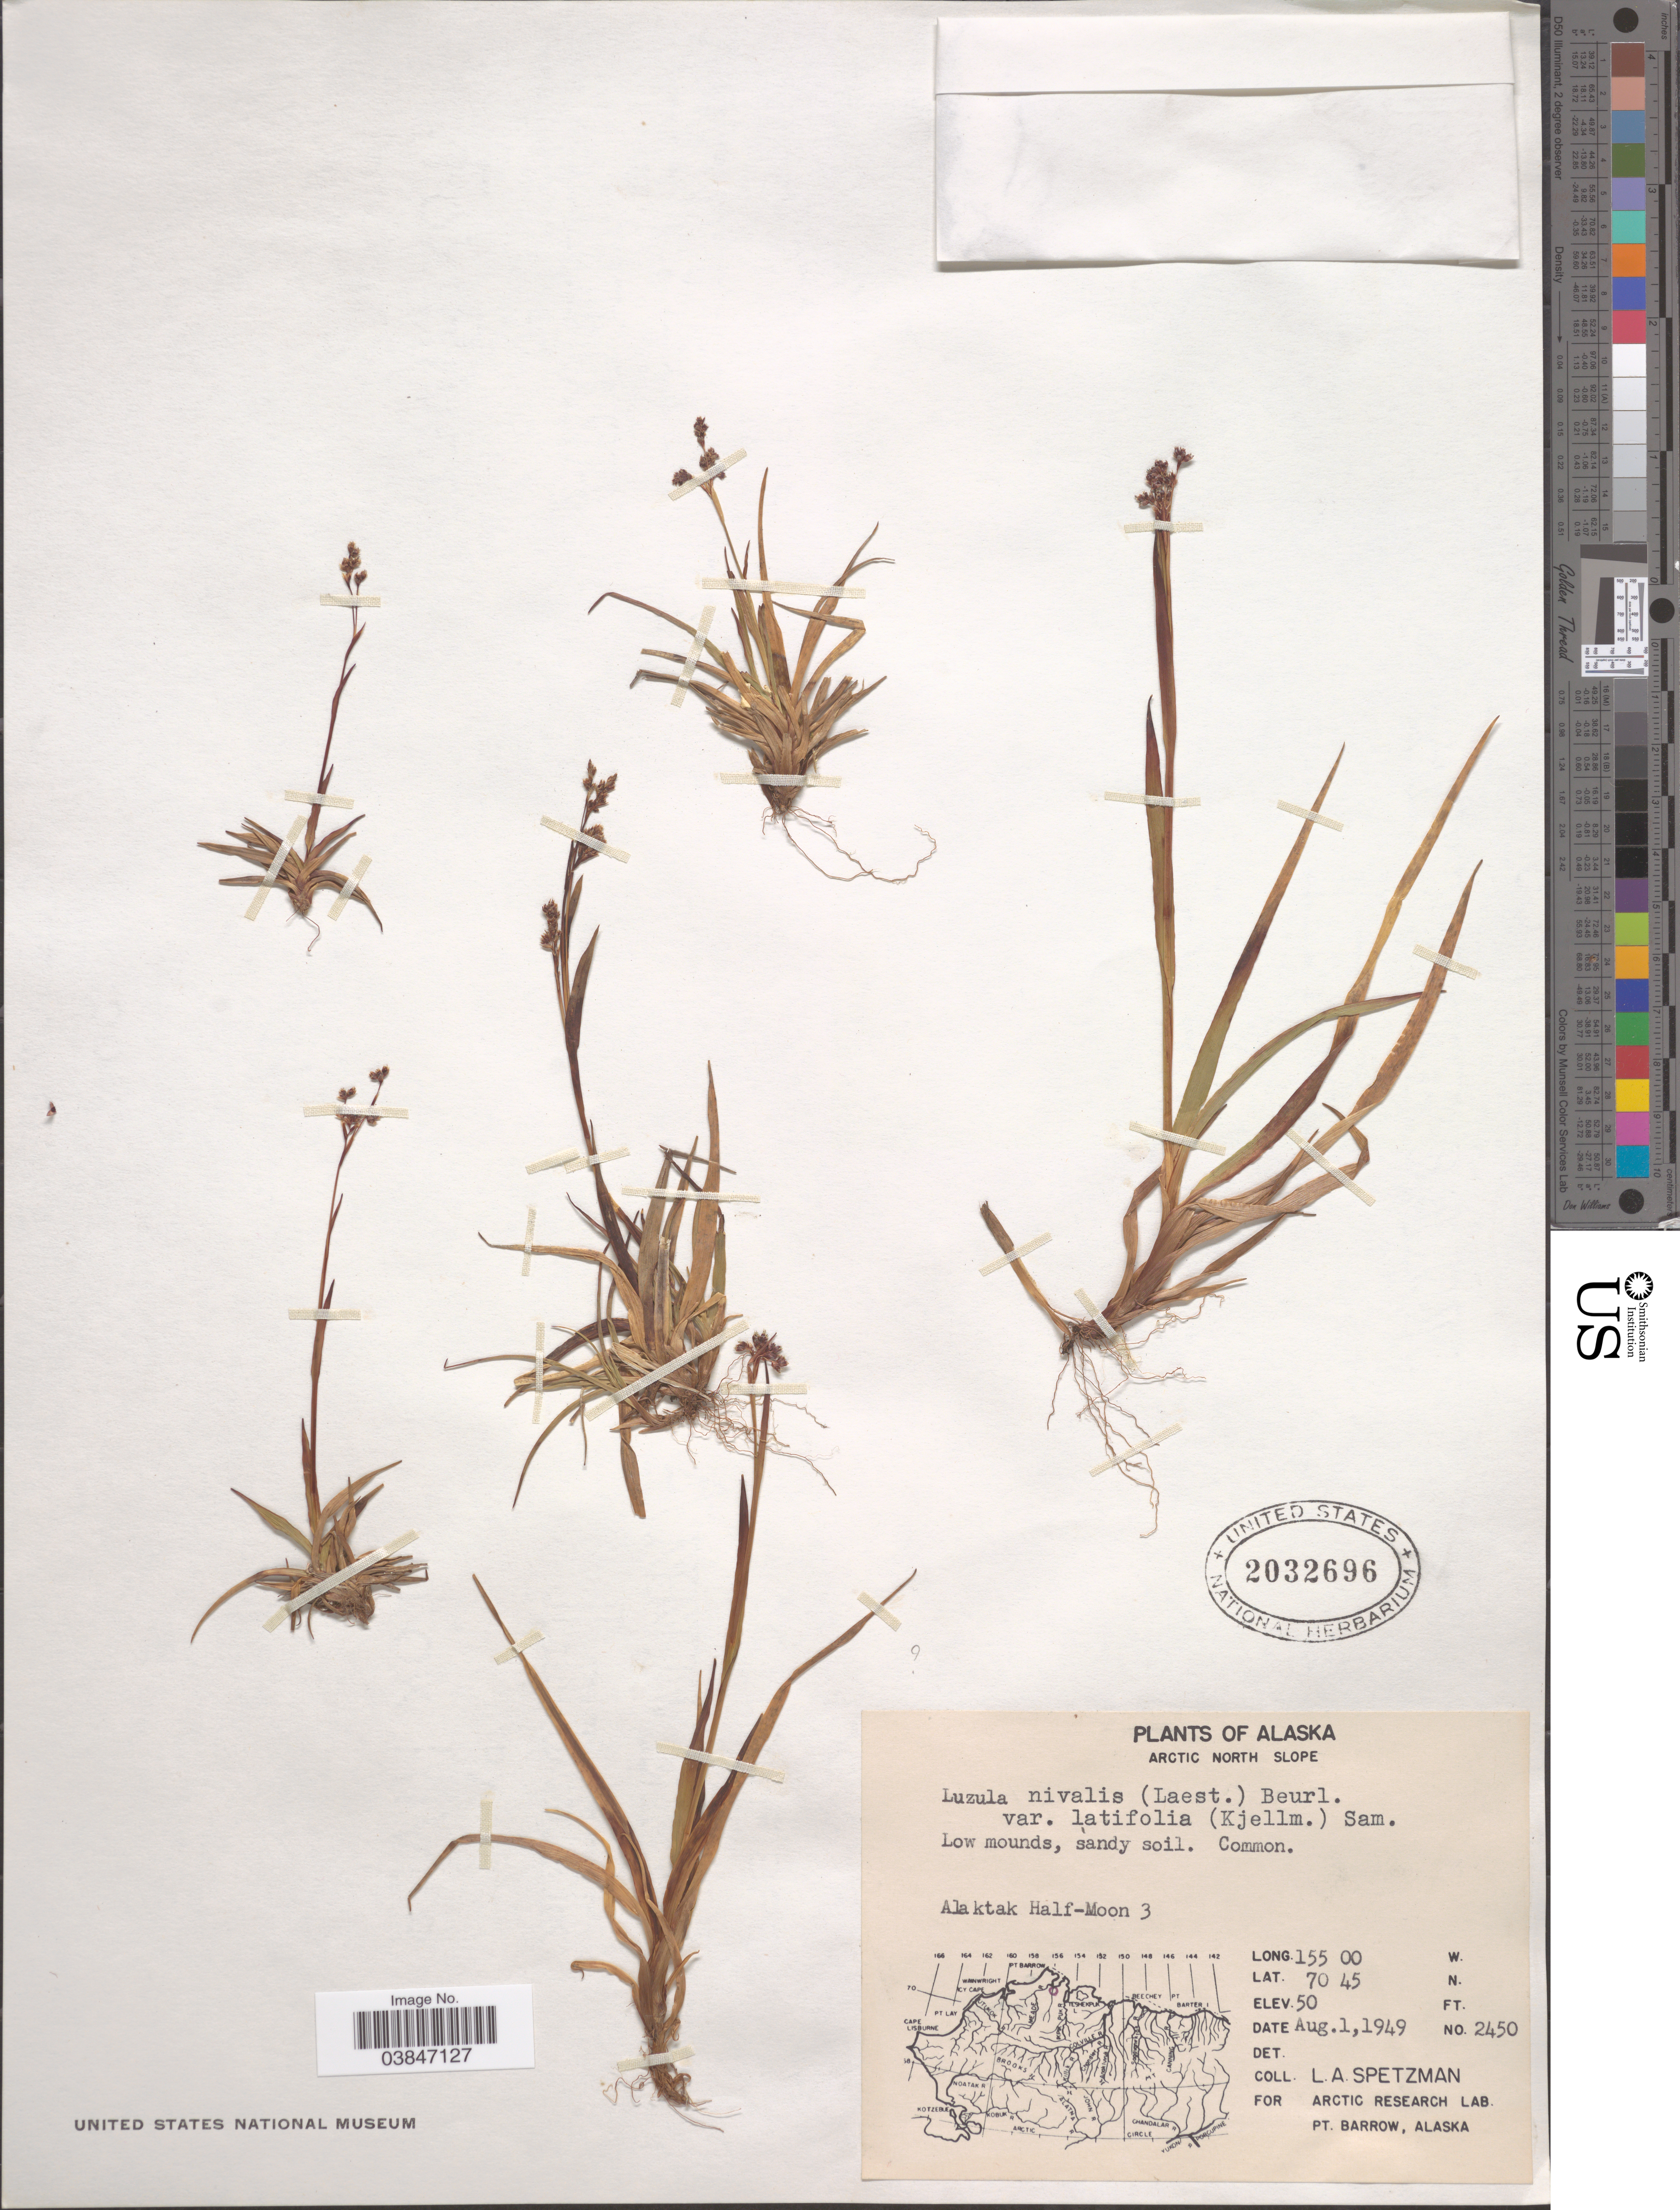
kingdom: Plantae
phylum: Tracheophyta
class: Liliopsida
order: Poales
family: Juncaceae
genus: Luzula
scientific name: Luzula tundricola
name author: (Gorodkov) V. Vassil.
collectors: L. Spetzman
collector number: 2450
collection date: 1949-08-01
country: United States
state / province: Alaska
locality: Arctic North Slope. Alaktak Half-Moon 3.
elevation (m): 15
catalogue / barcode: US 2032696